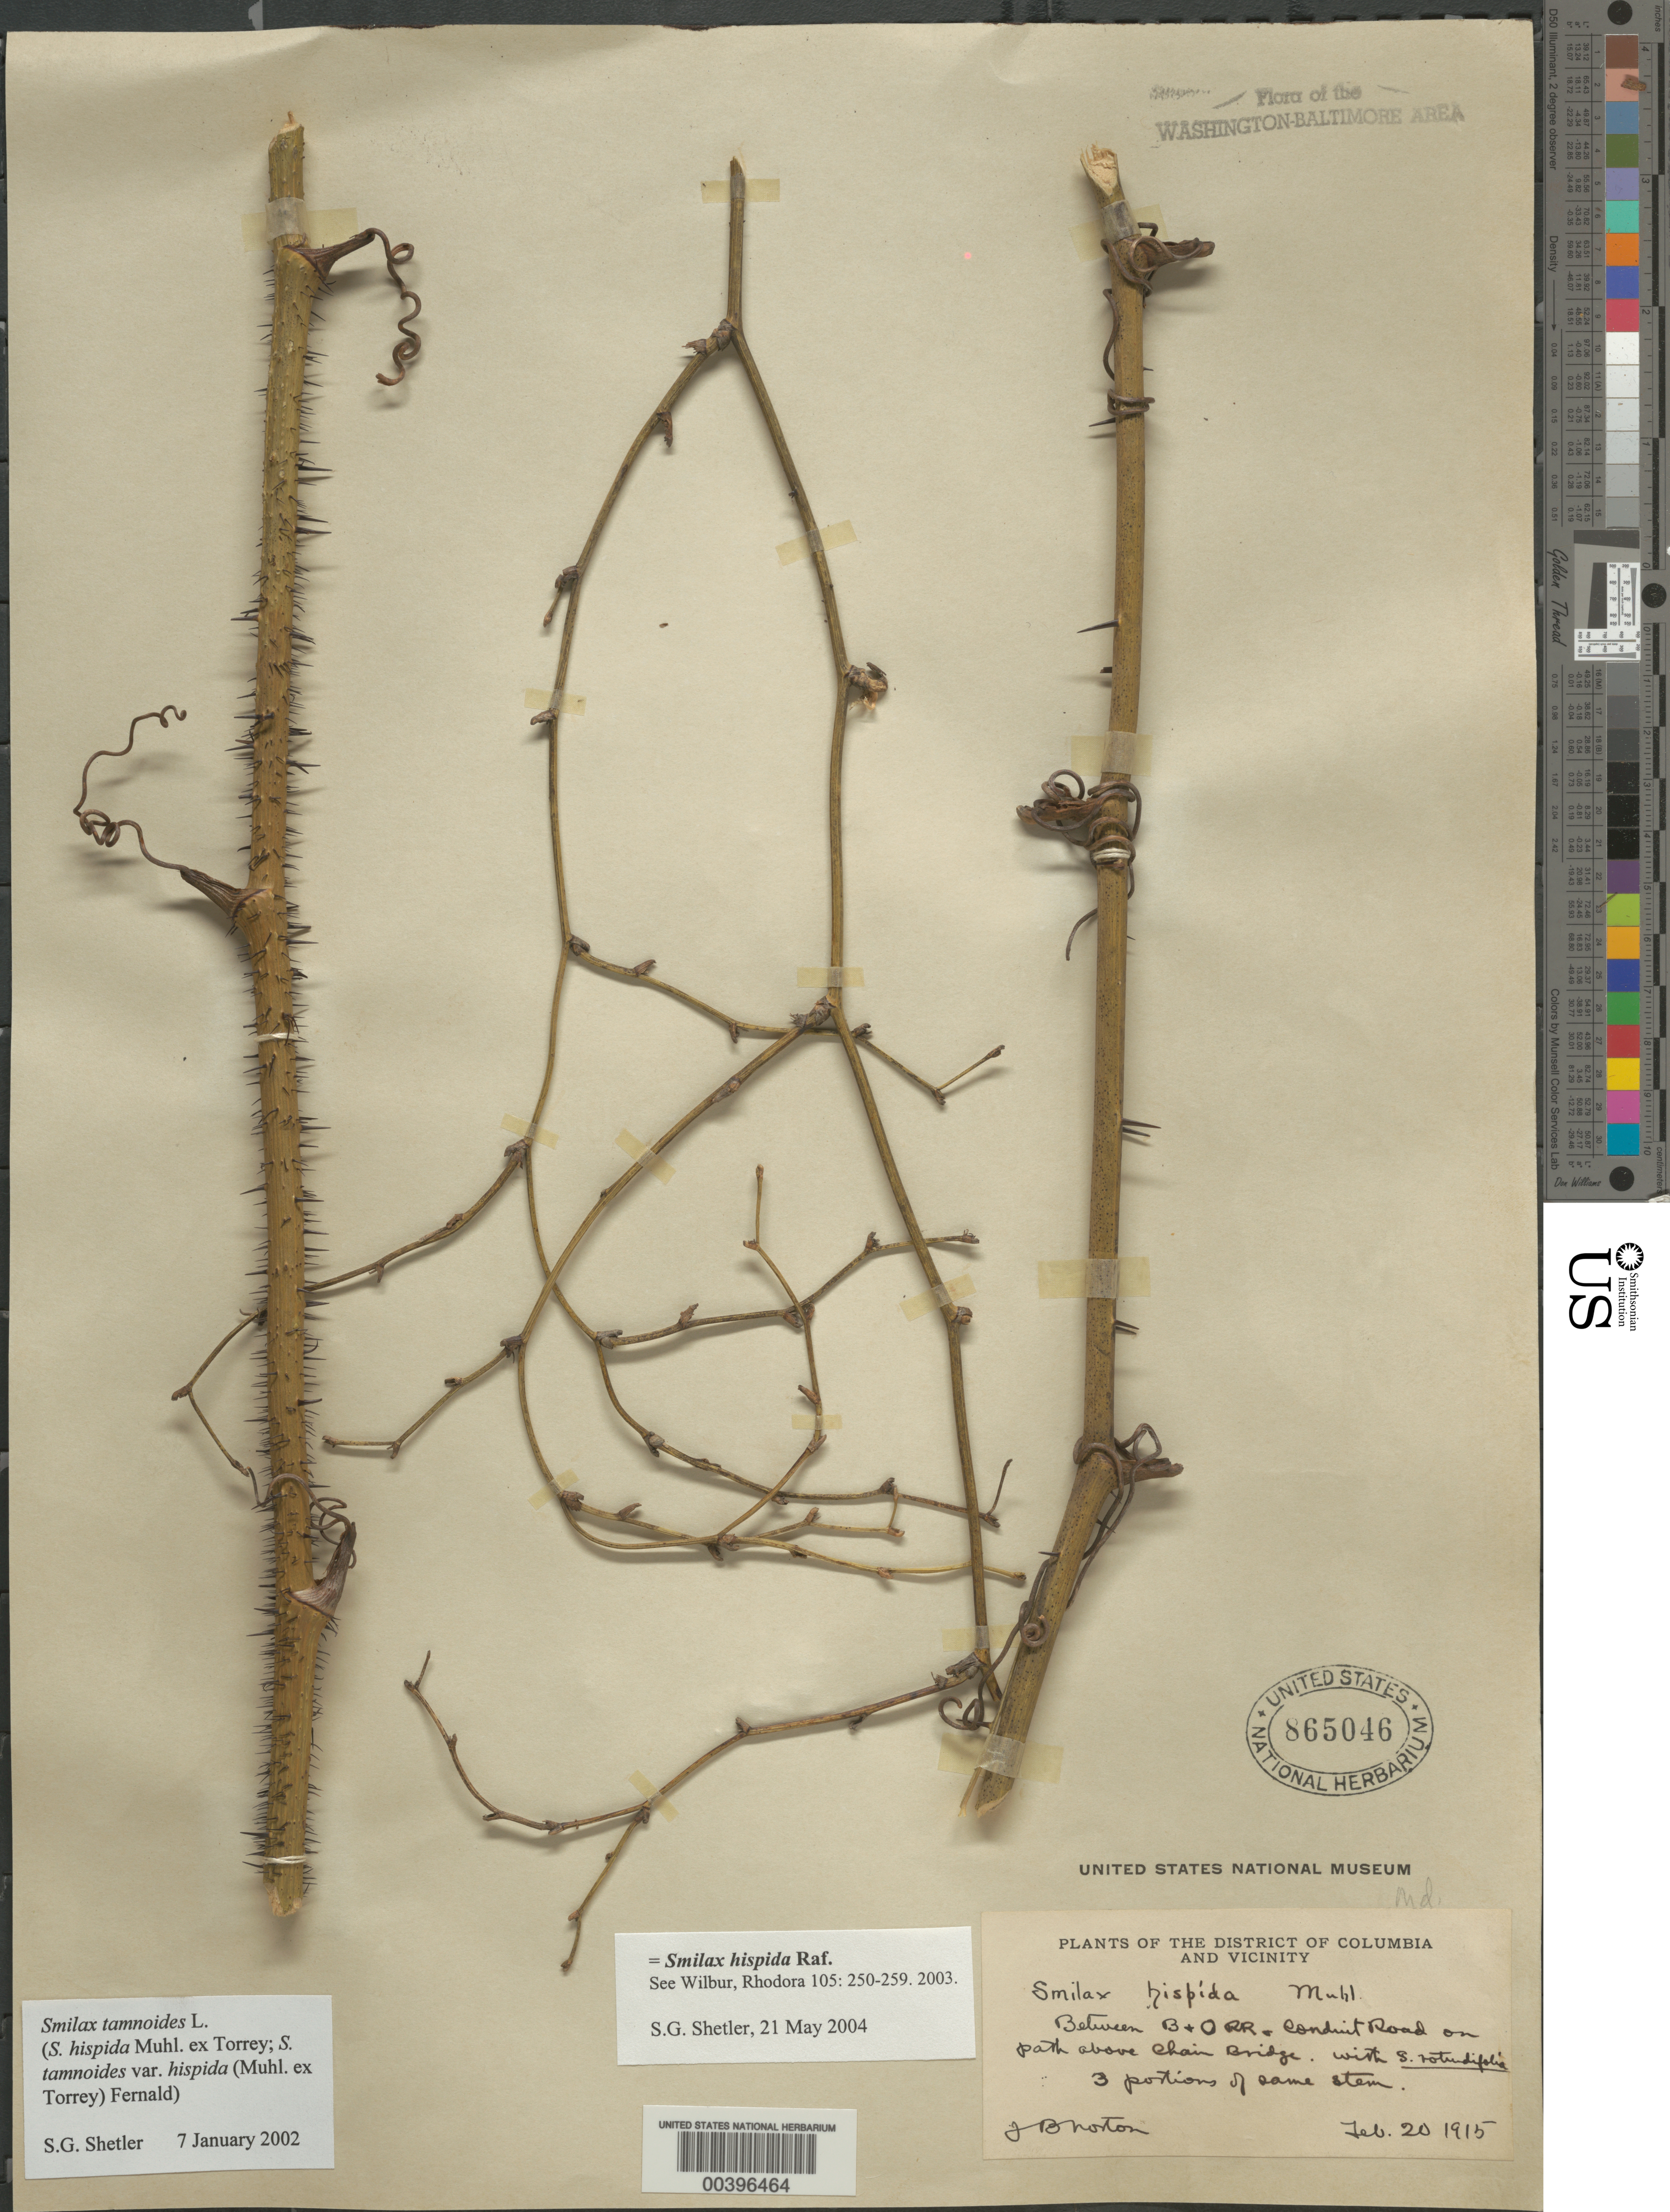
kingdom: Plantae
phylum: Tracheophyta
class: Liliopsida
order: Liliales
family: Smilacaceae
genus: Smilax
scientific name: Smilax hispida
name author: Raf.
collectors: J. Norton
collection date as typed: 20 Feb 1915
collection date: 1915-02-20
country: United States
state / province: Maryland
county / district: Montgomery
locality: Above Chain Bridge, between Railroad and Macarthur Blvd.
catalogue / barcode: US 865046